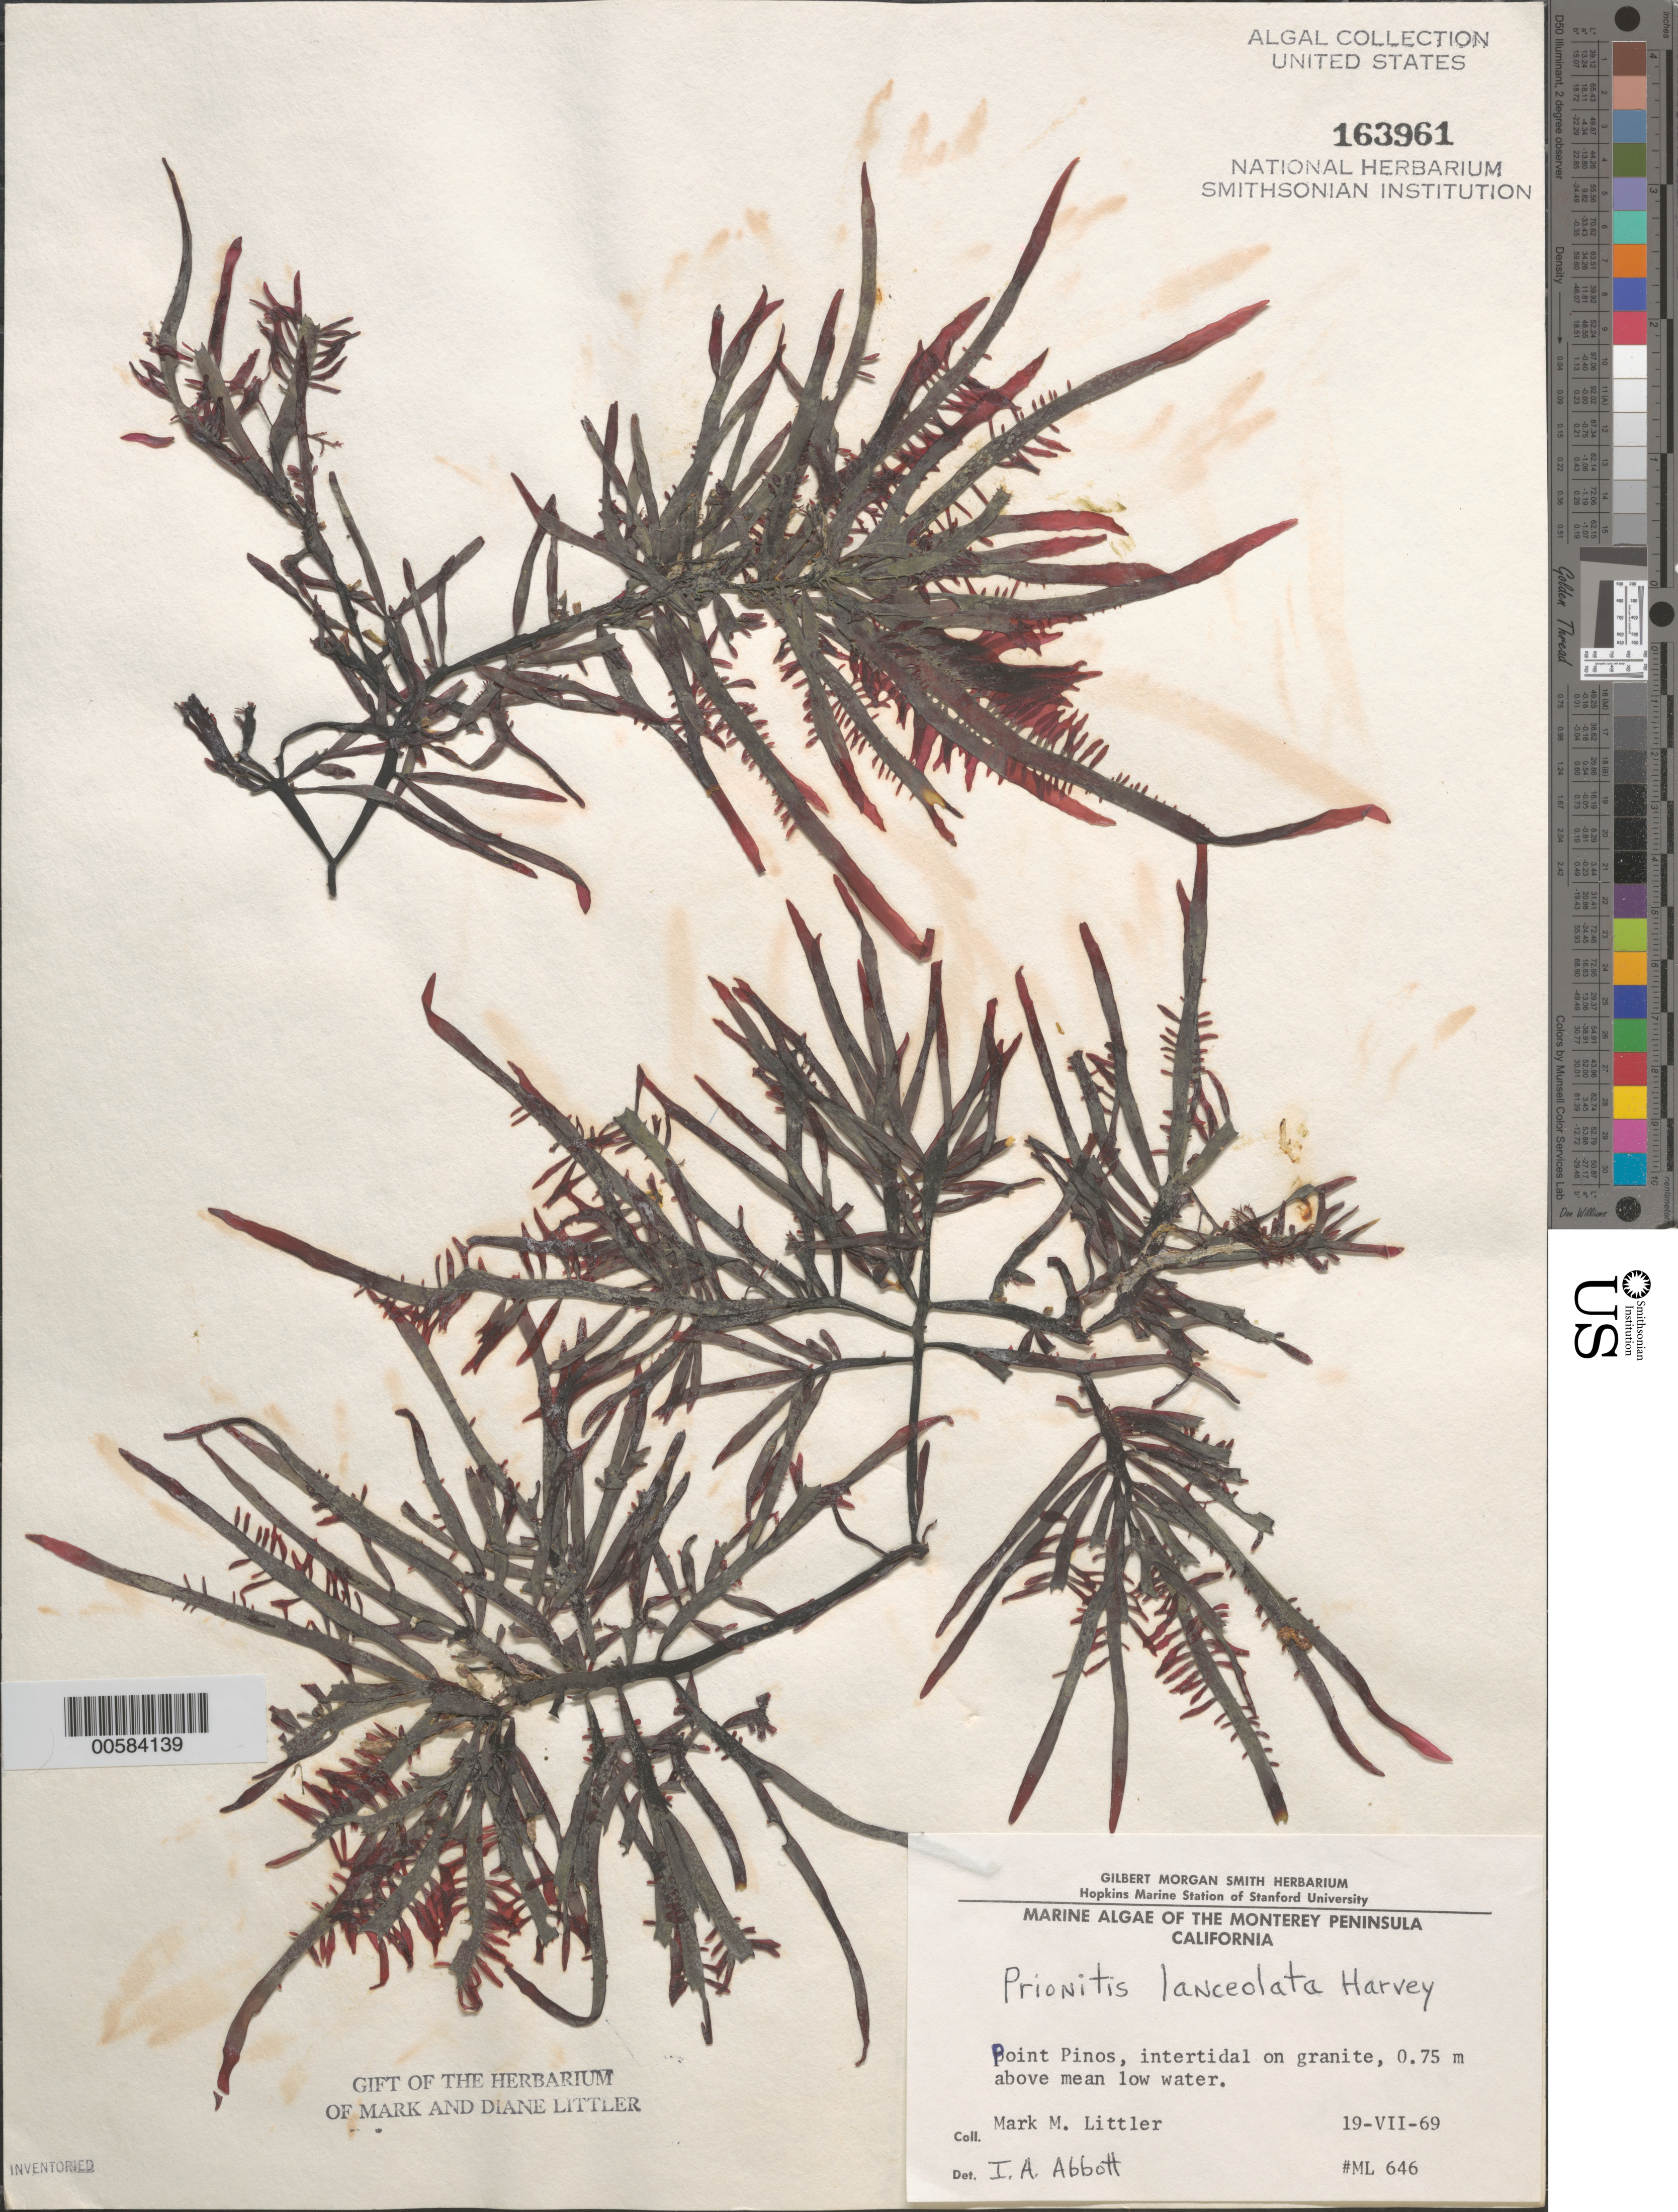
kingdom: Plantae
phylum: Rhodophyta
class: Florideophyceae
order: Cryptonemiales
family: Cryptonemiaceae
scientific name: Prionitis lanceolata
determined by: Abbott, Isabella A.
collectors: M. M. Littler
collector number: ML 646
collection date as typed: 19 Jul 1969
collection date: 1969-07-19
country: United States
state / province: California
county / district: Monterey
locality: Point Pinos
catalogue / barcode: US 163961